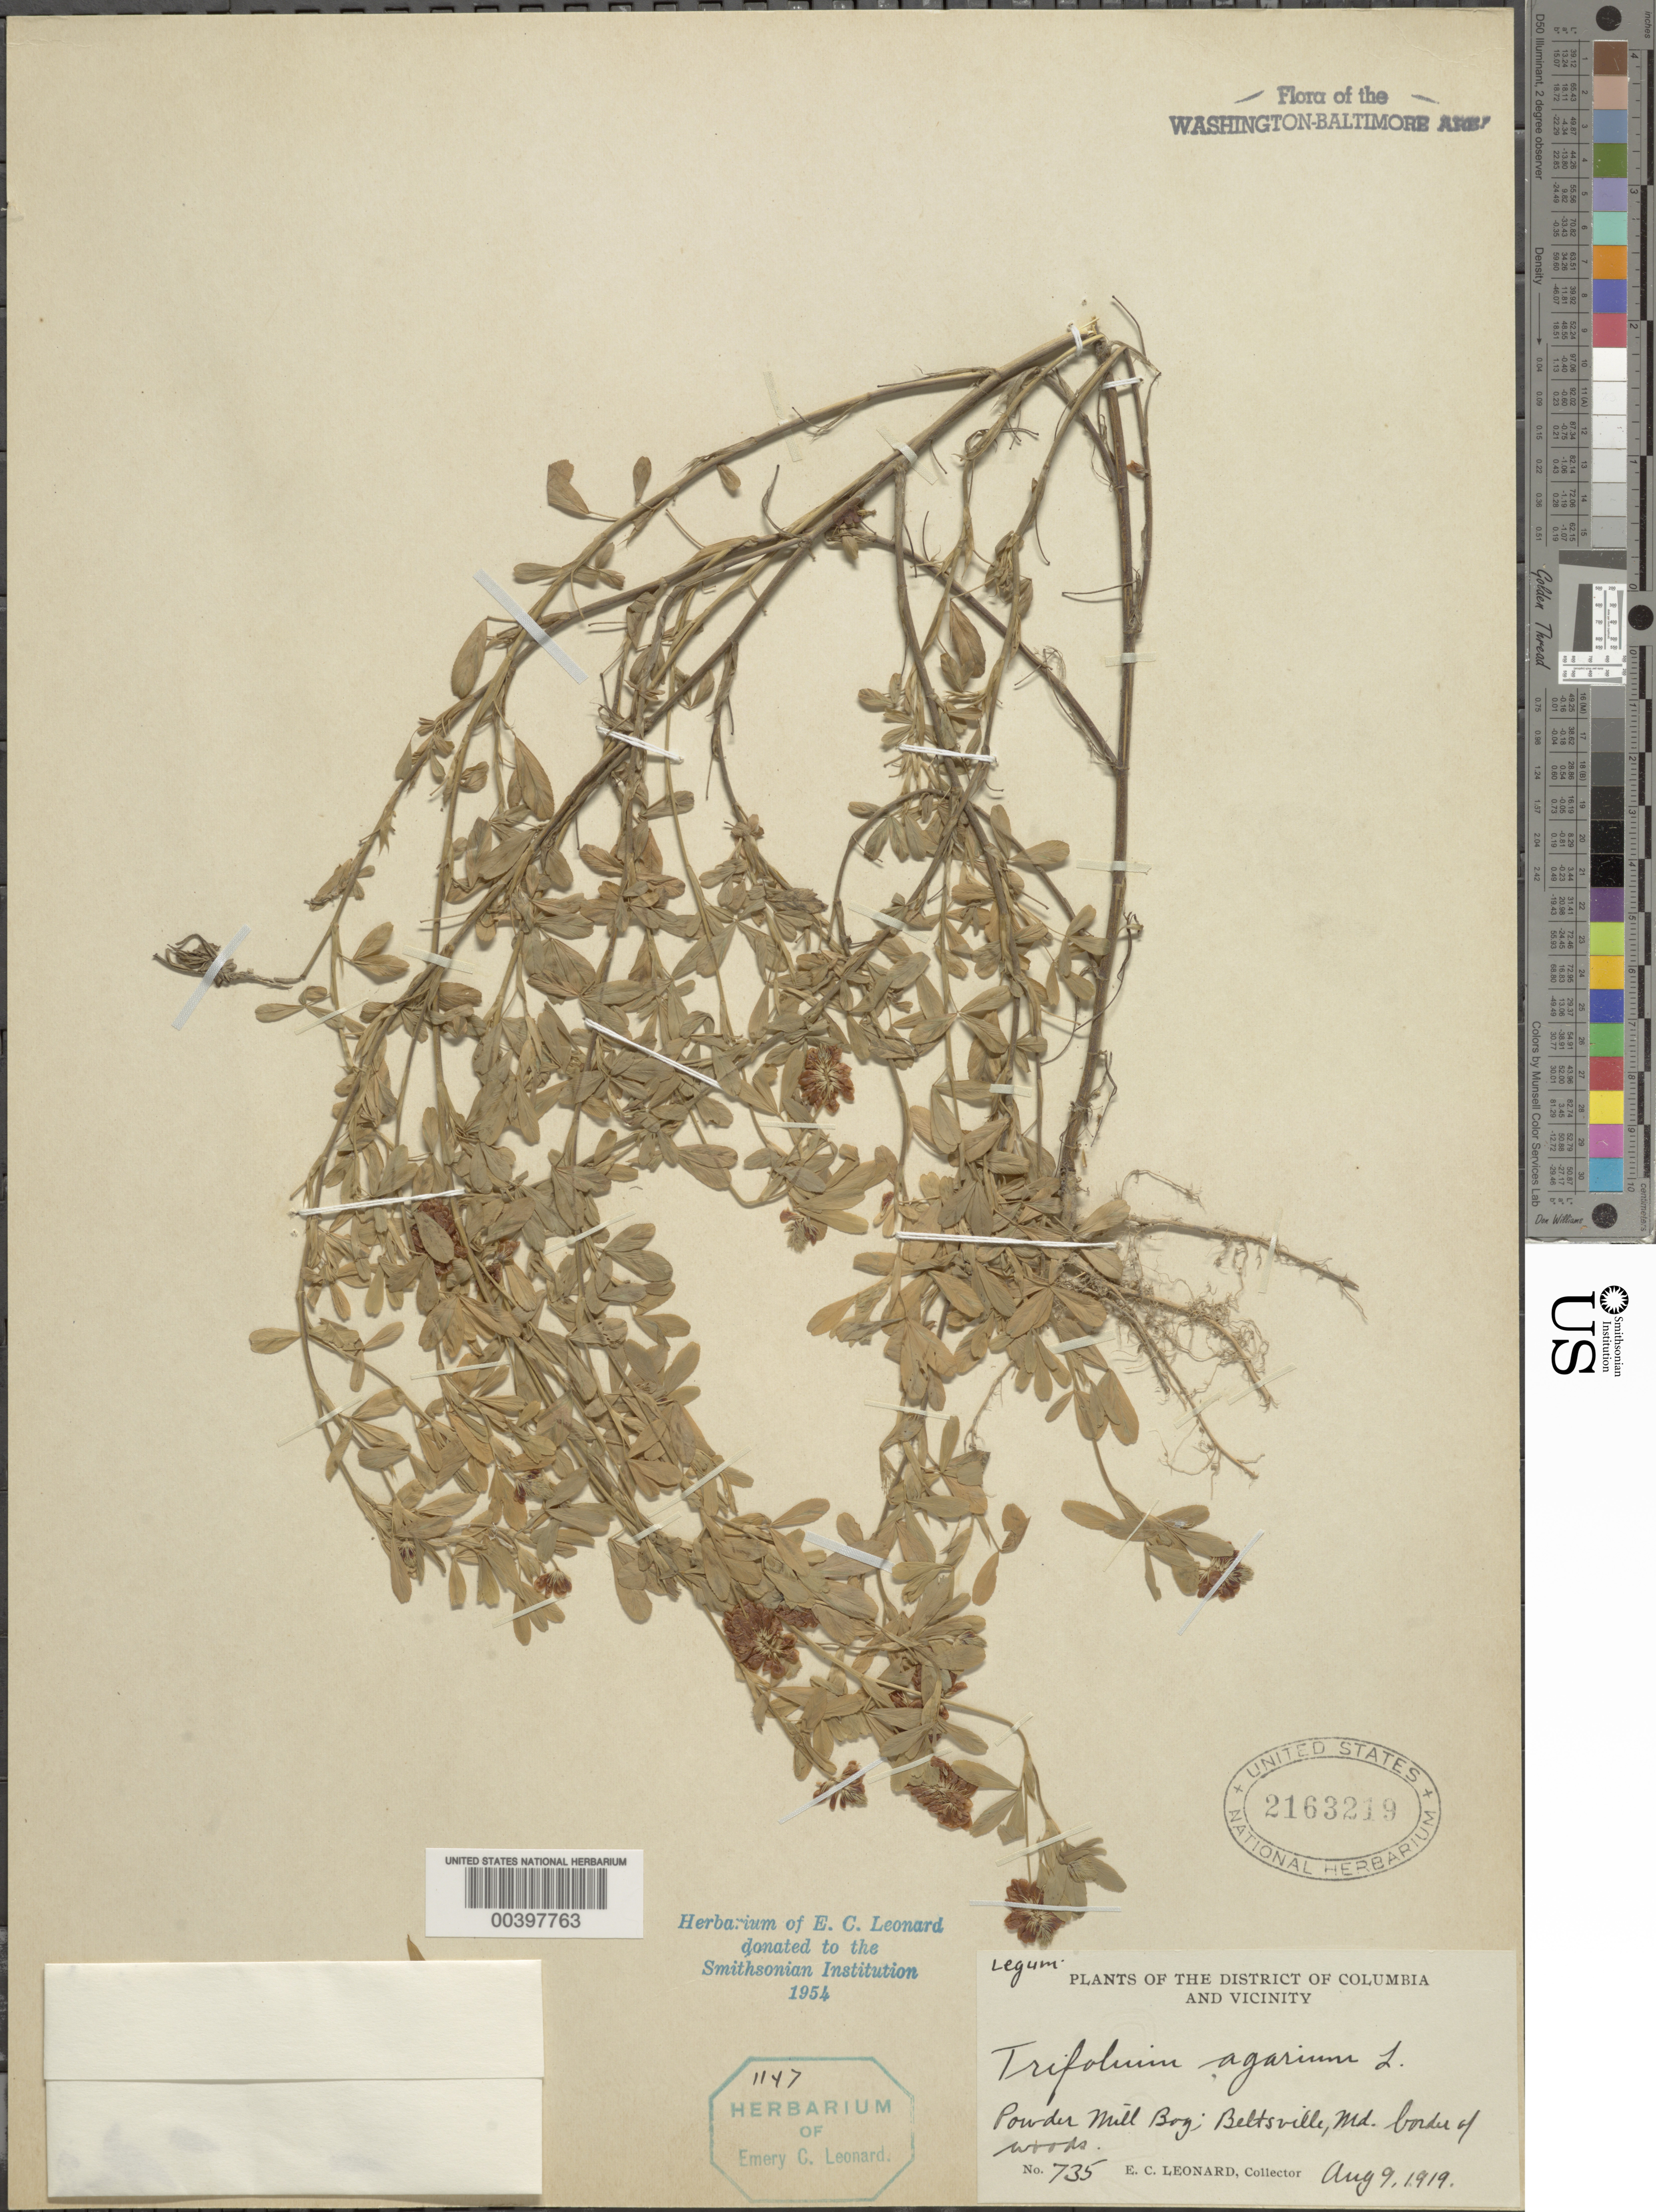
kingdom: Plantae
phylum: Tracheophyta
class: Magnoliopsida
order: Fabales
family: Fabaceae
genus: Trifolium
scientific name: Trifolium aureum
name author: Pollich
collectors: E. C. Leonard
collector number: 735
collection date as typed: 09 Aug 1919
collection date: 1919-08-09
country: United States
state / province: Maryland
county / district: Prince George's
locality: Powder Mill Bogs, Beltsville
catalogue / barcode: US 2163219